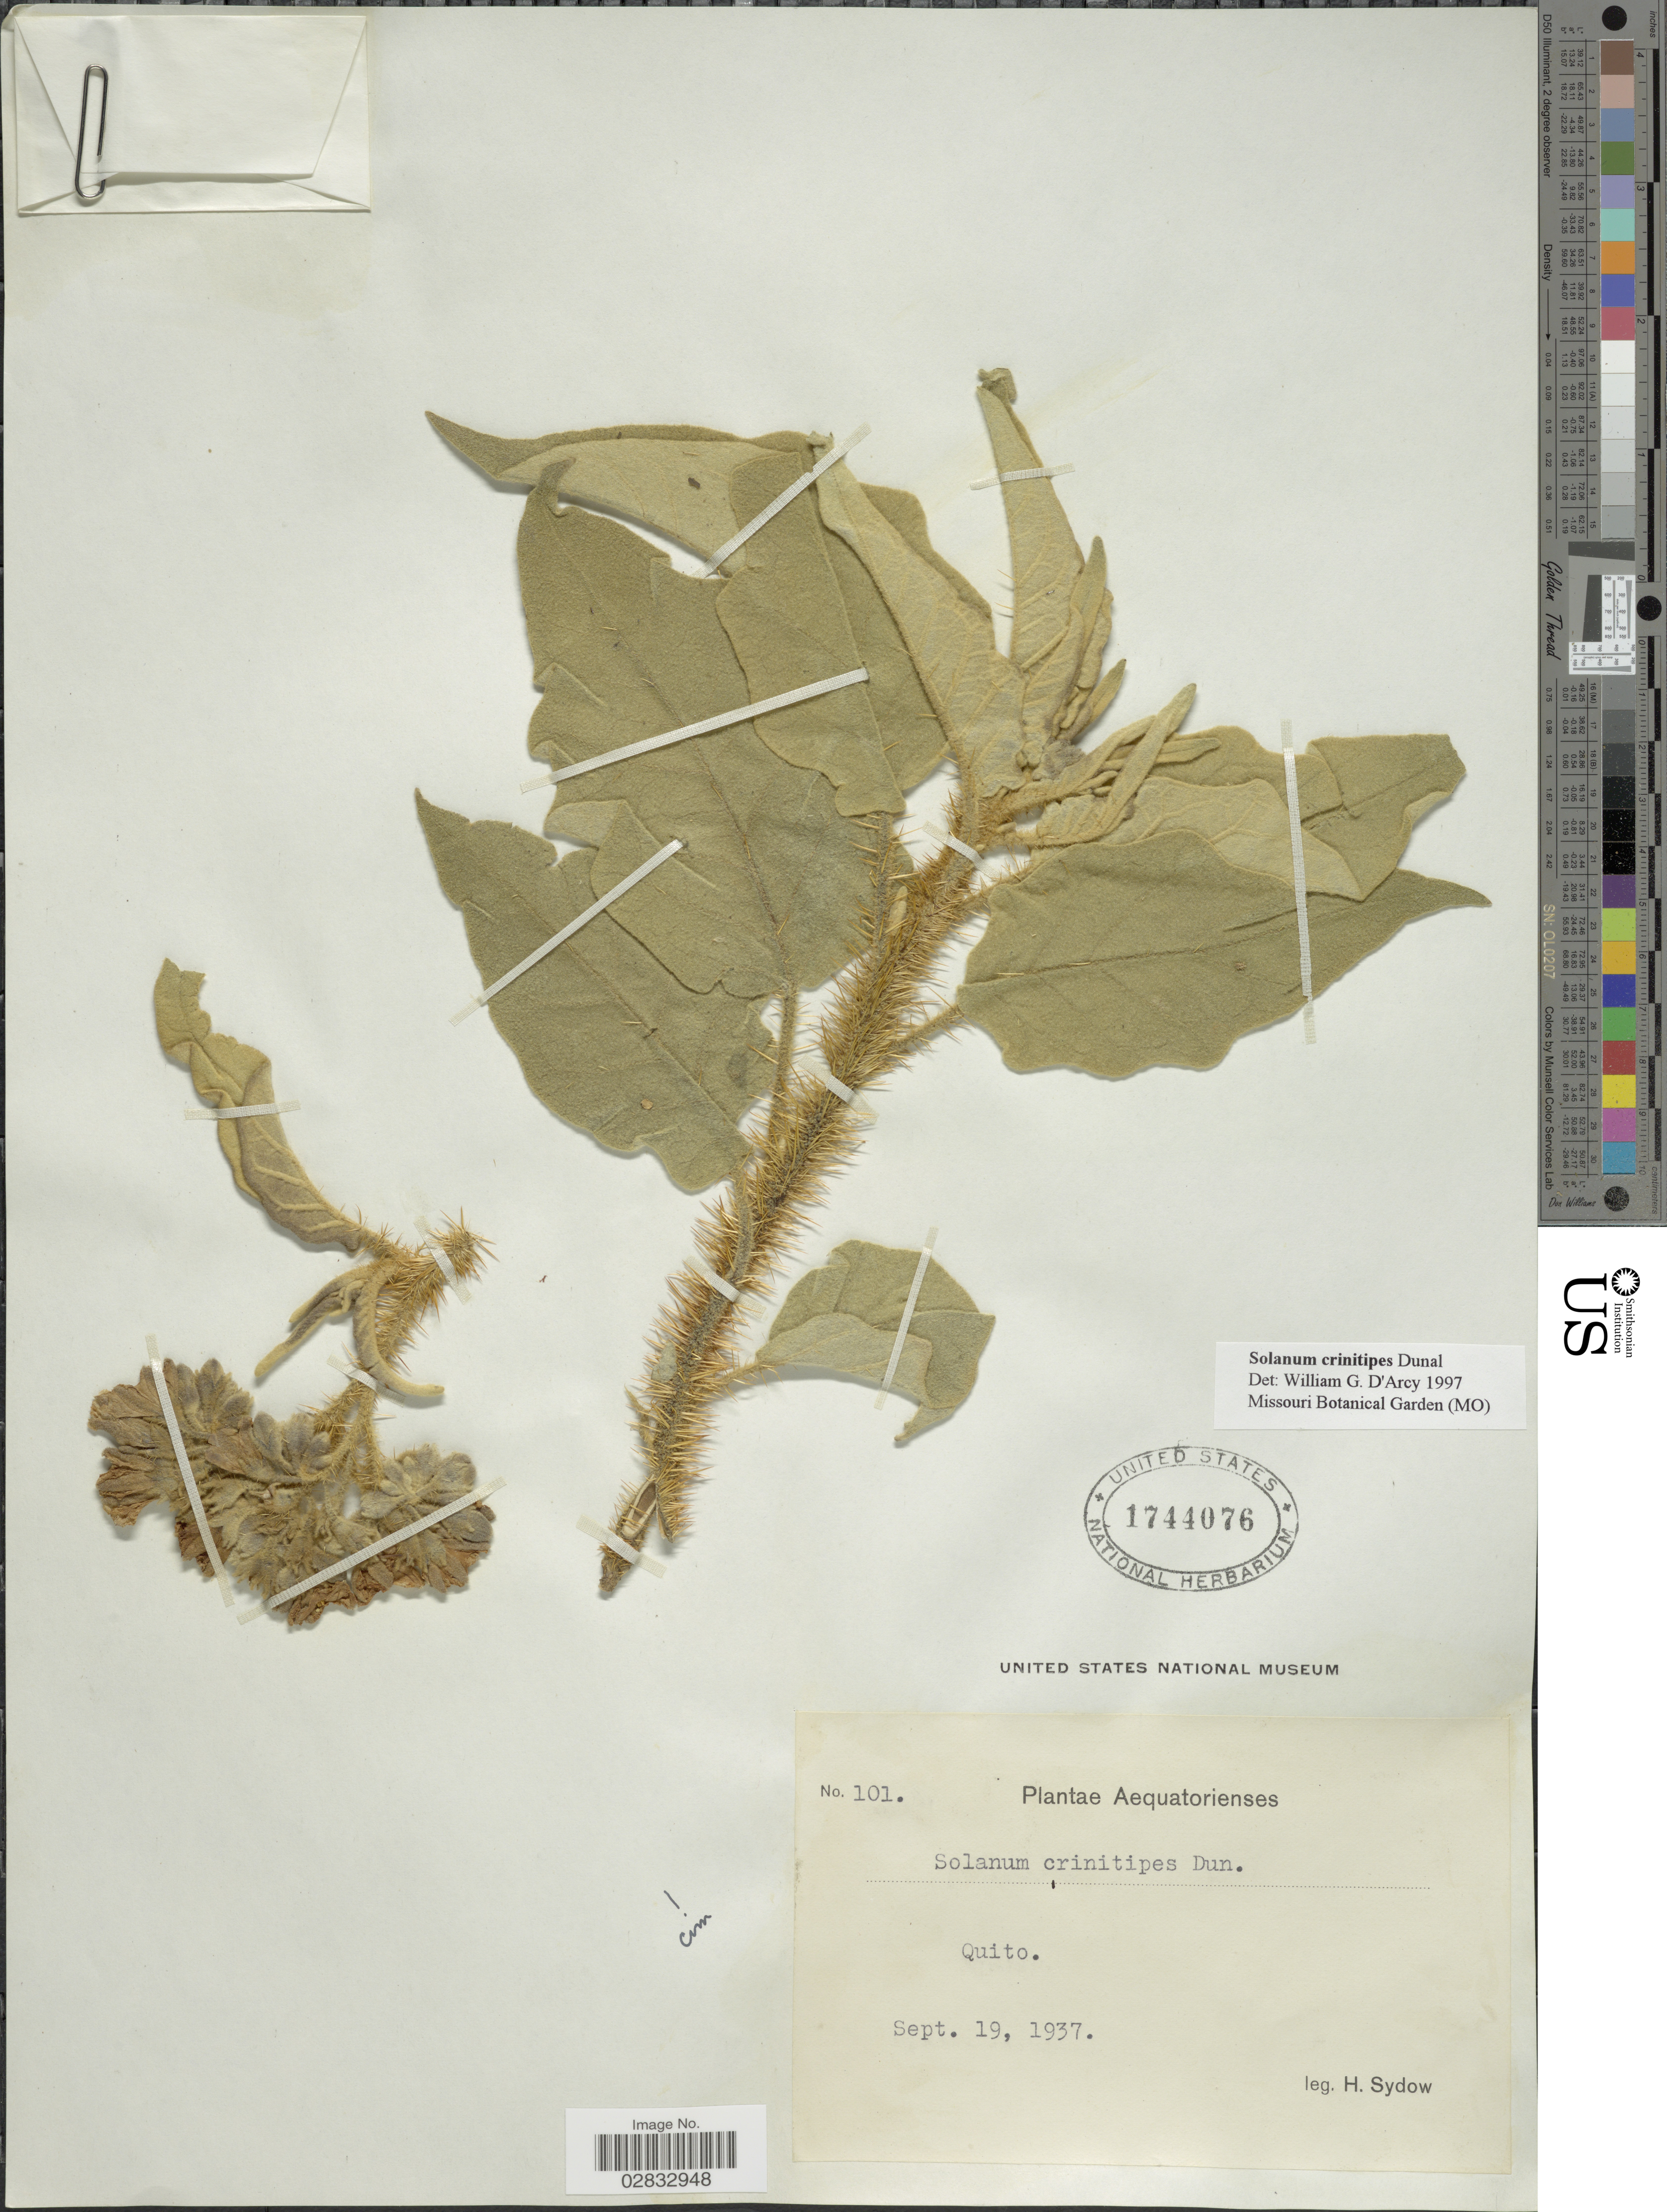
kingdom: Plantae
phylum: Tracheophyta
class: Magnoliopsida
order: Solanales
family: Solanaceae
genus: Solanum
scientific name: Solanum crinitipes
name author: Dunal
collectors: H. Sydow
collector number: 101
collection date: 1937-09-19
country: Ecuador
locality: Quito.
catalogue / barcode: US 1744076